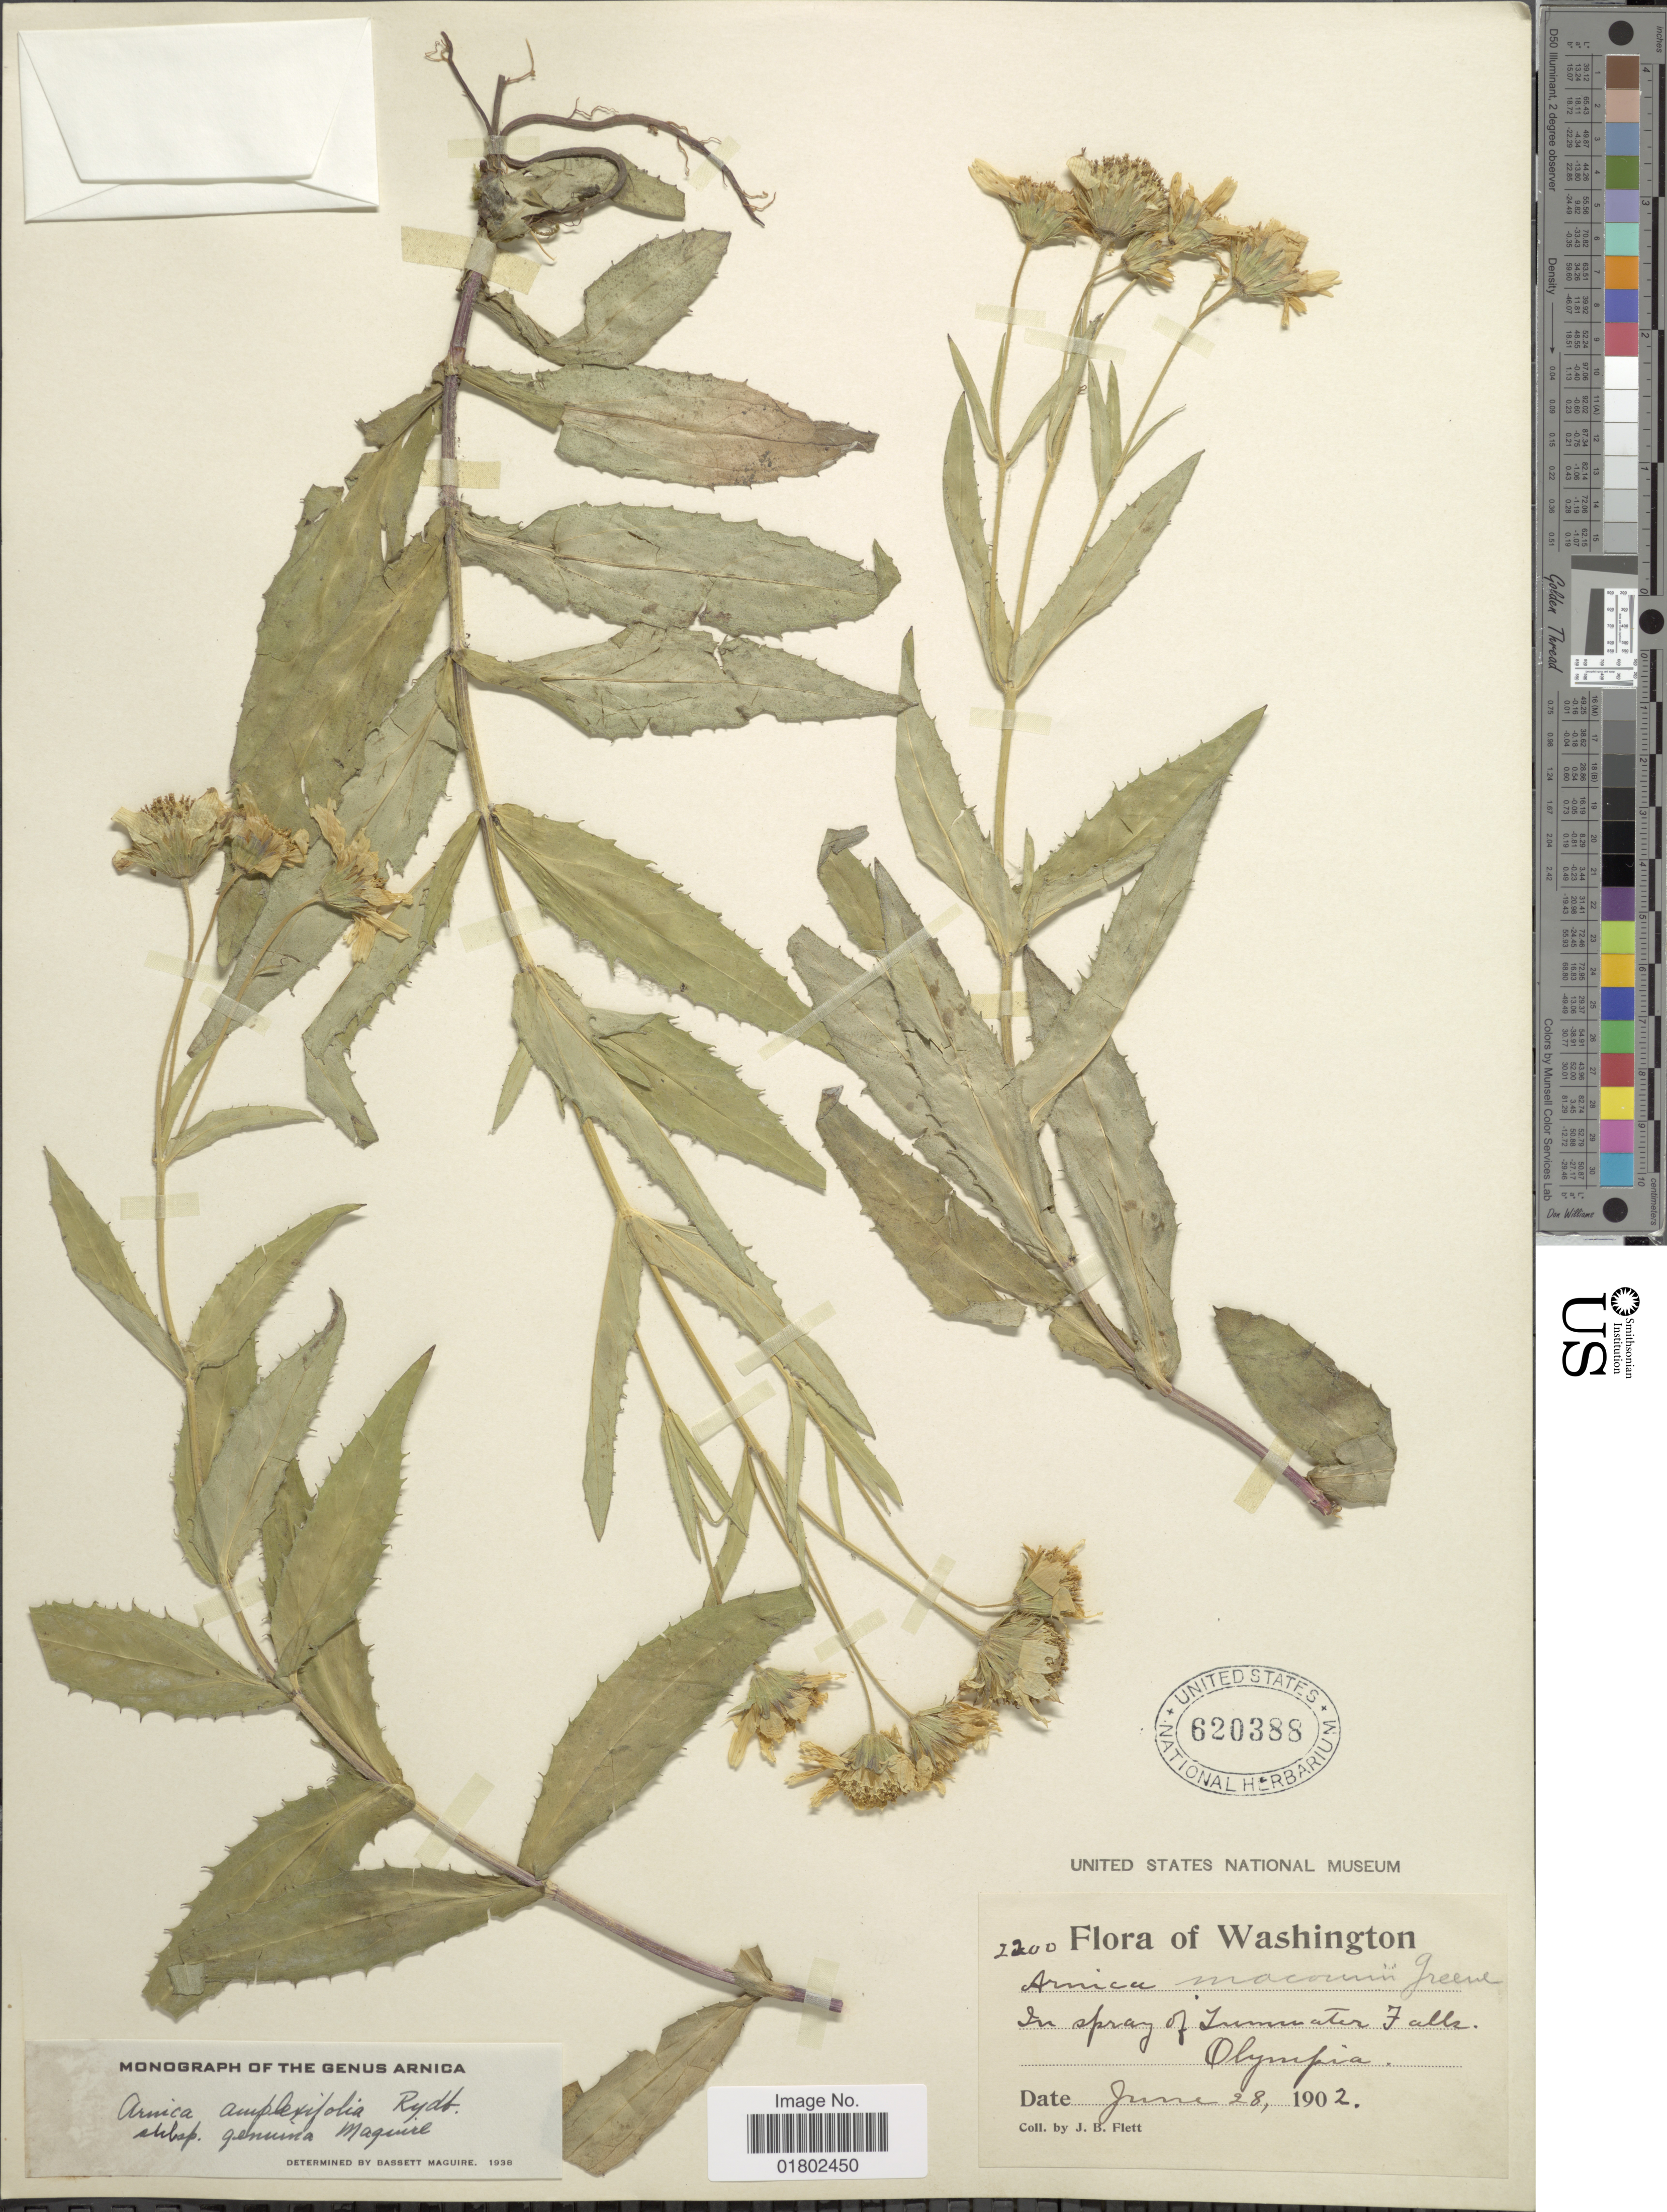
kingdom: Plantae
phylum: Tracheophyta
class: Magnoliopsida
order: Asterales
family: Asteraceae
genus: Arnica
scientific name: Arnica amplexifolia subsp. genuina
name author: Maguire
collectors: J. Flett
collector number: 1200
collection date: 1902-06-28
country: United States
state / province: Washington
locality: In Spray of Tumwater Falls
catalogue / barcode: US 620388